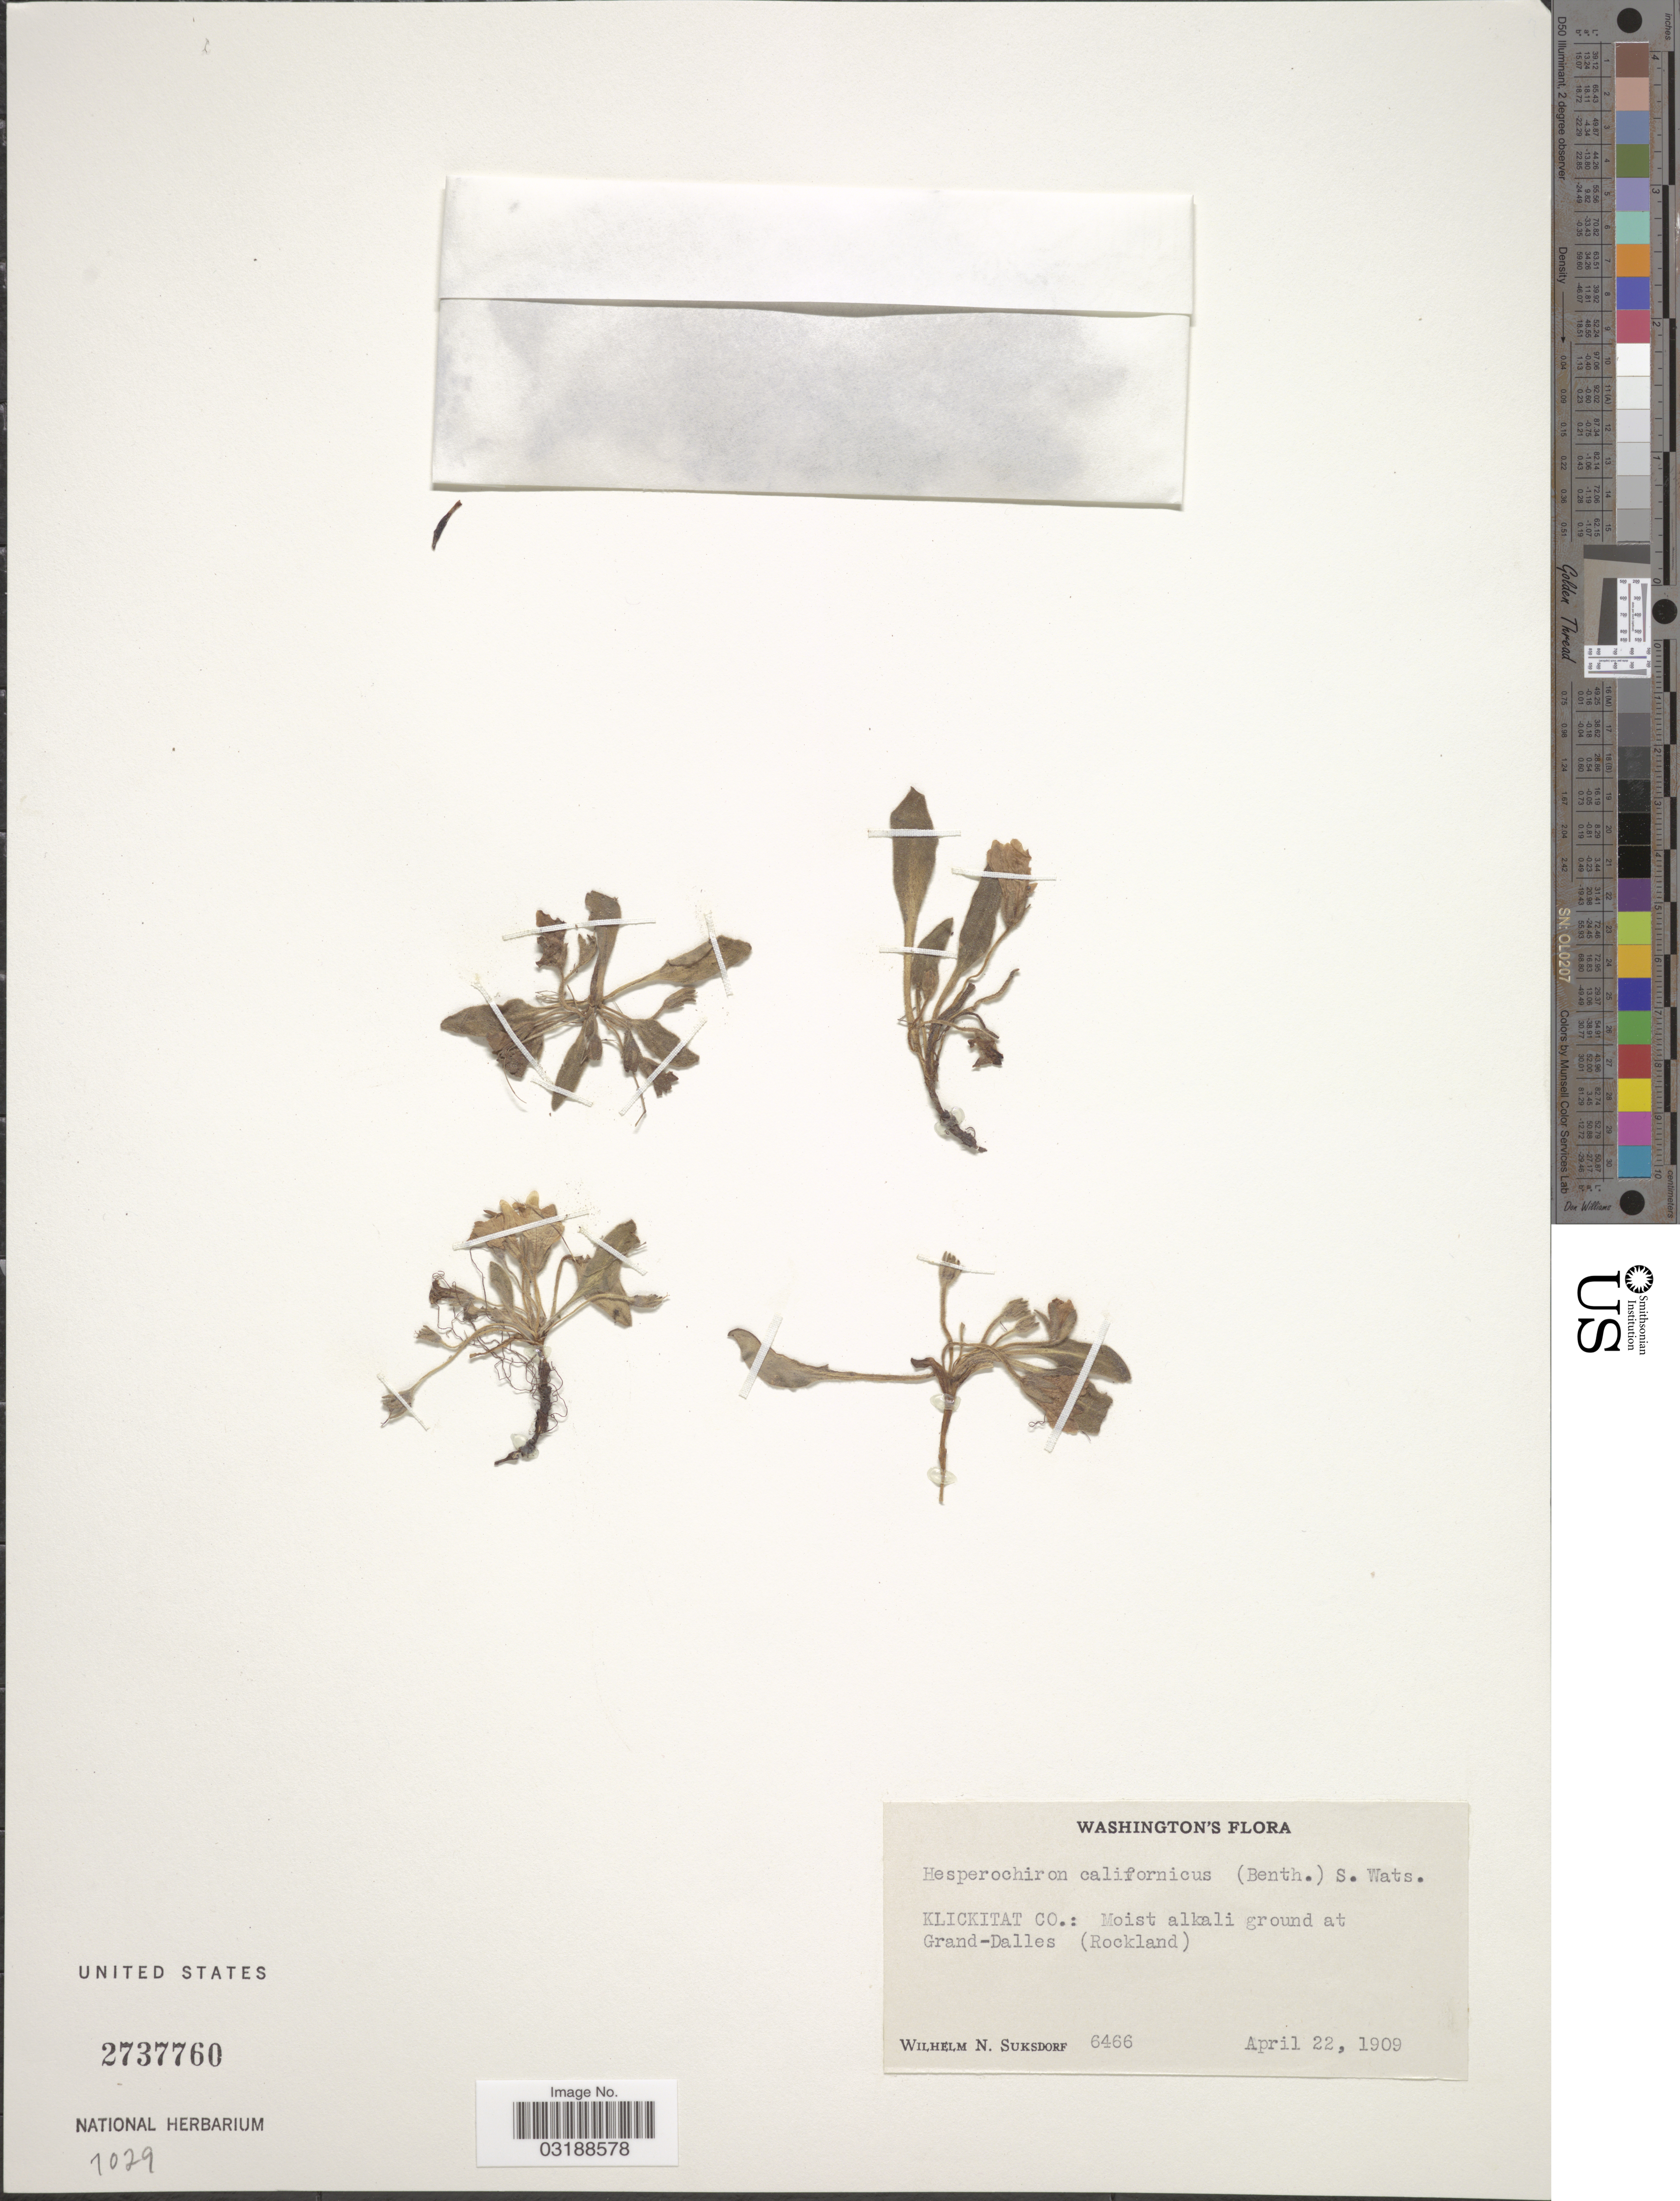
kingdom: Plantae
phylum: Tracheophyta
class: Magnoliopsida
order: Boraginales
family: Hydrophyllaceae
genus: Hesperochiron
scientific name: Hesperochiron californicus var. lasianthus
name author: (Kellogg) Brand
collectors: W. N. Suksdorf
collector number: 6466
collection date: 1909-04-22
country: United States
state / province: Washington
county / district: Klickitat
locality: Klickitat Co.: Moist alkali ground at Grand-Dallas (Rockland).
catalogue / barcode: US 2737760